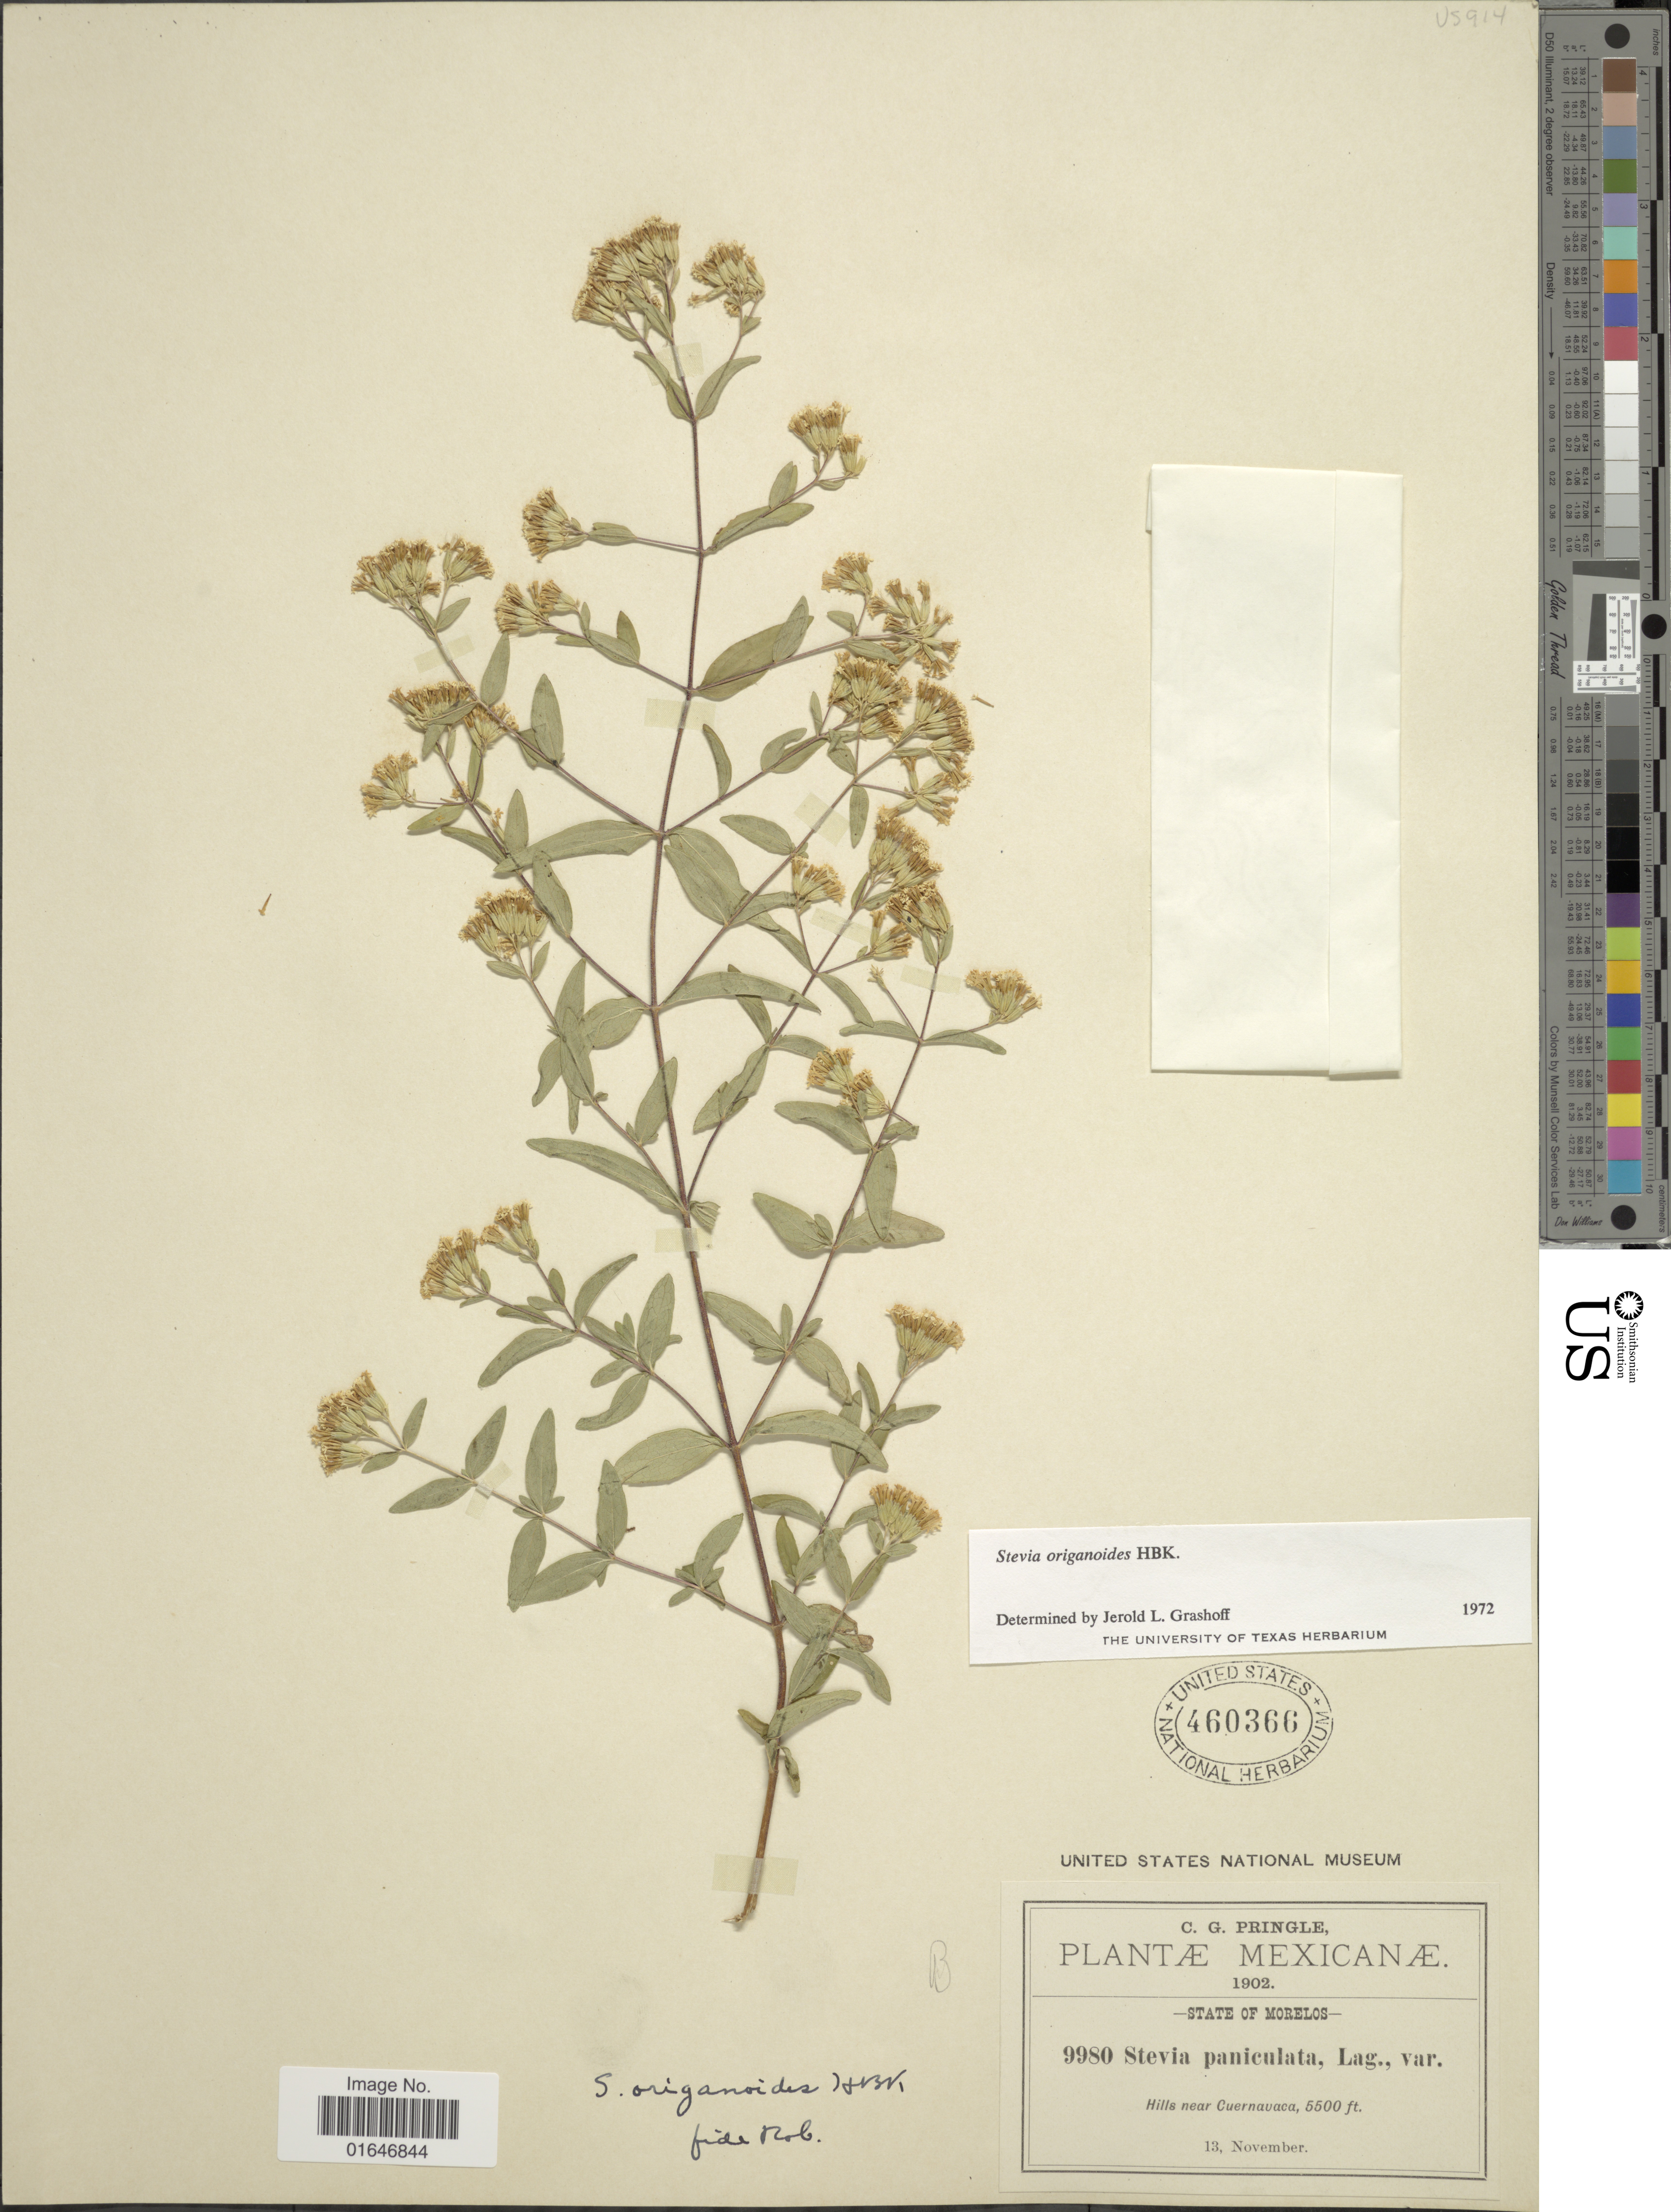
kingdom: Plantae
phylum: Tracheophyta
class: Magnoliopsida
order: Asterales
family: Asteraceae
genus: Stevia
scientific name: Stevia origanoides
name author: Kunth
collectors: C. G. Pringle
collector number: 9980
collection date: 1902-11-13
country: Mexico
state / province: Morelos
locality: Hills near Cuernavaca.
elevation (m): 1676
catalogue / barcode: US 460366